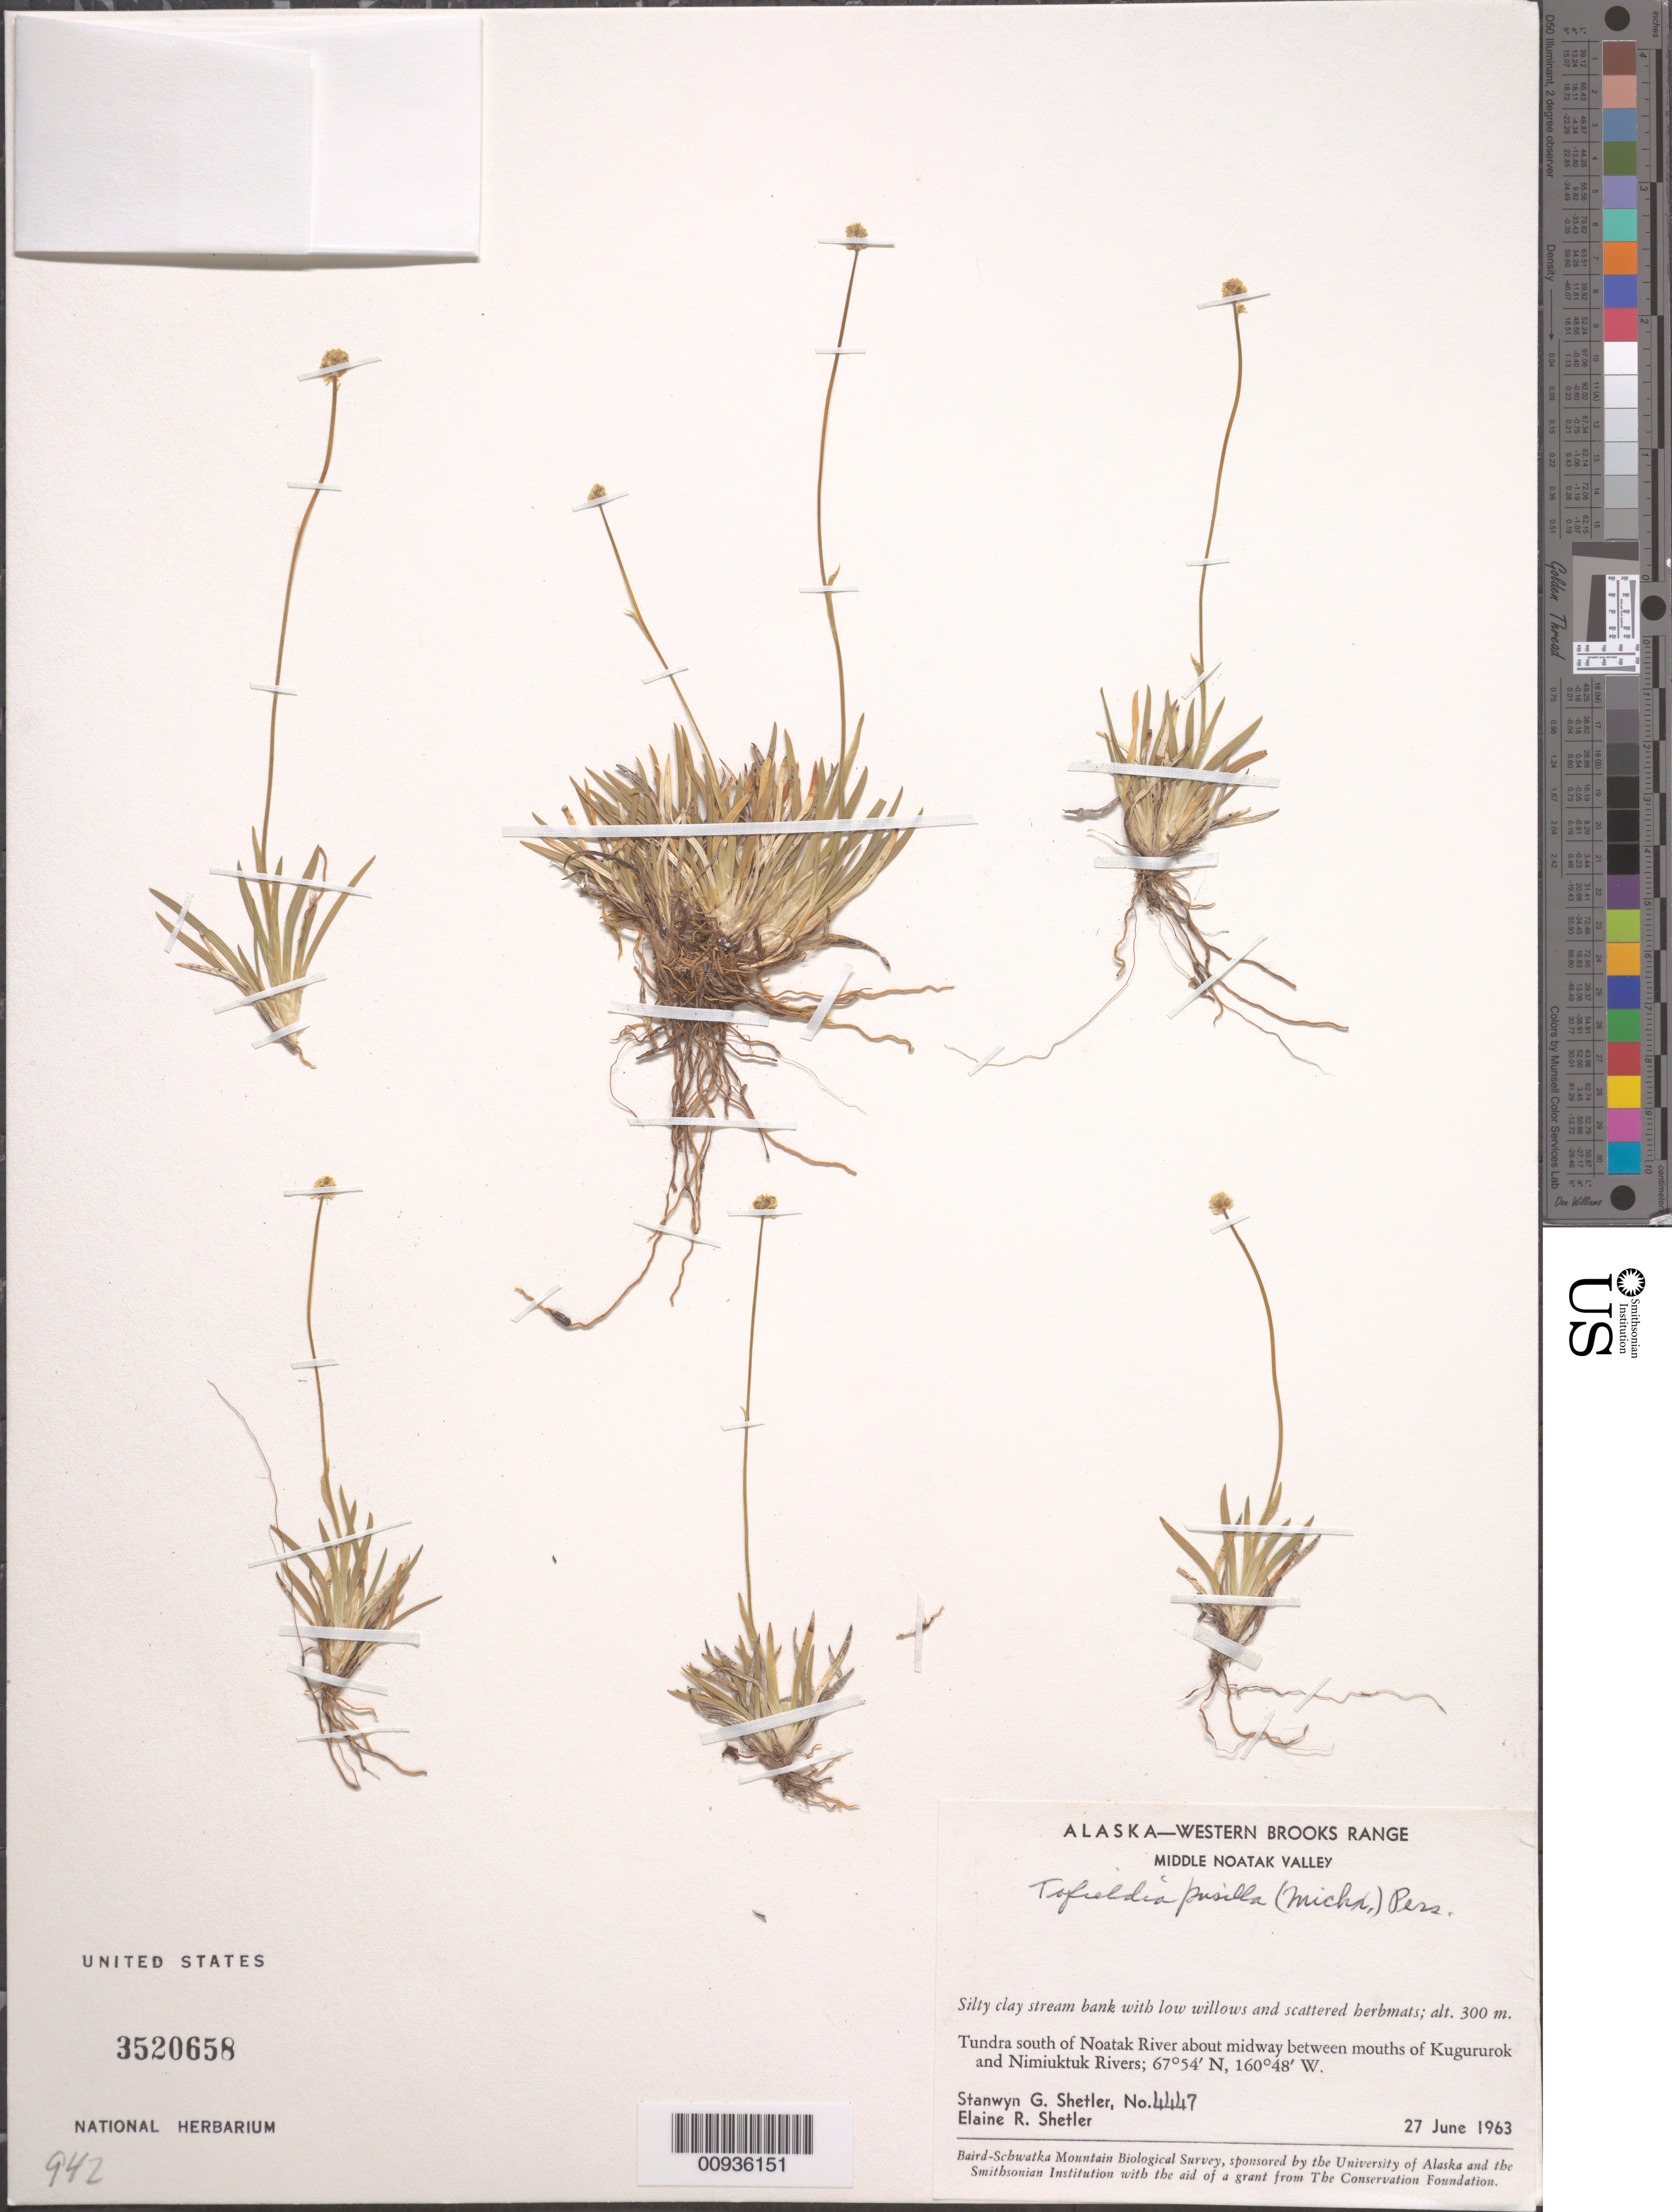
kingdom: Plantae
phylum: Tracheophyta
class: Liliopsida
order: Alismatales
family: Tofieldiaceae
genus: Tofieldia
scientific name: Tofieldia pusilla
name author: (Michx.) Pers.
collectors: S. Shetler & E. R. Shetler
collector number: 4447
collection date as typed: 27 Jun 1963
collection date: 1963-06-27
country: United States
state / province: Alaska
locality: S of Noatak River about midway between mouths of Kugururok and Nimiuktuk Rivers. Western Brooks Range, Middle Noatak Valley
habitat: Tundra. Silty clay stream bank with low willows and scattered herbmats.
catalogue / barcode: US 3520658